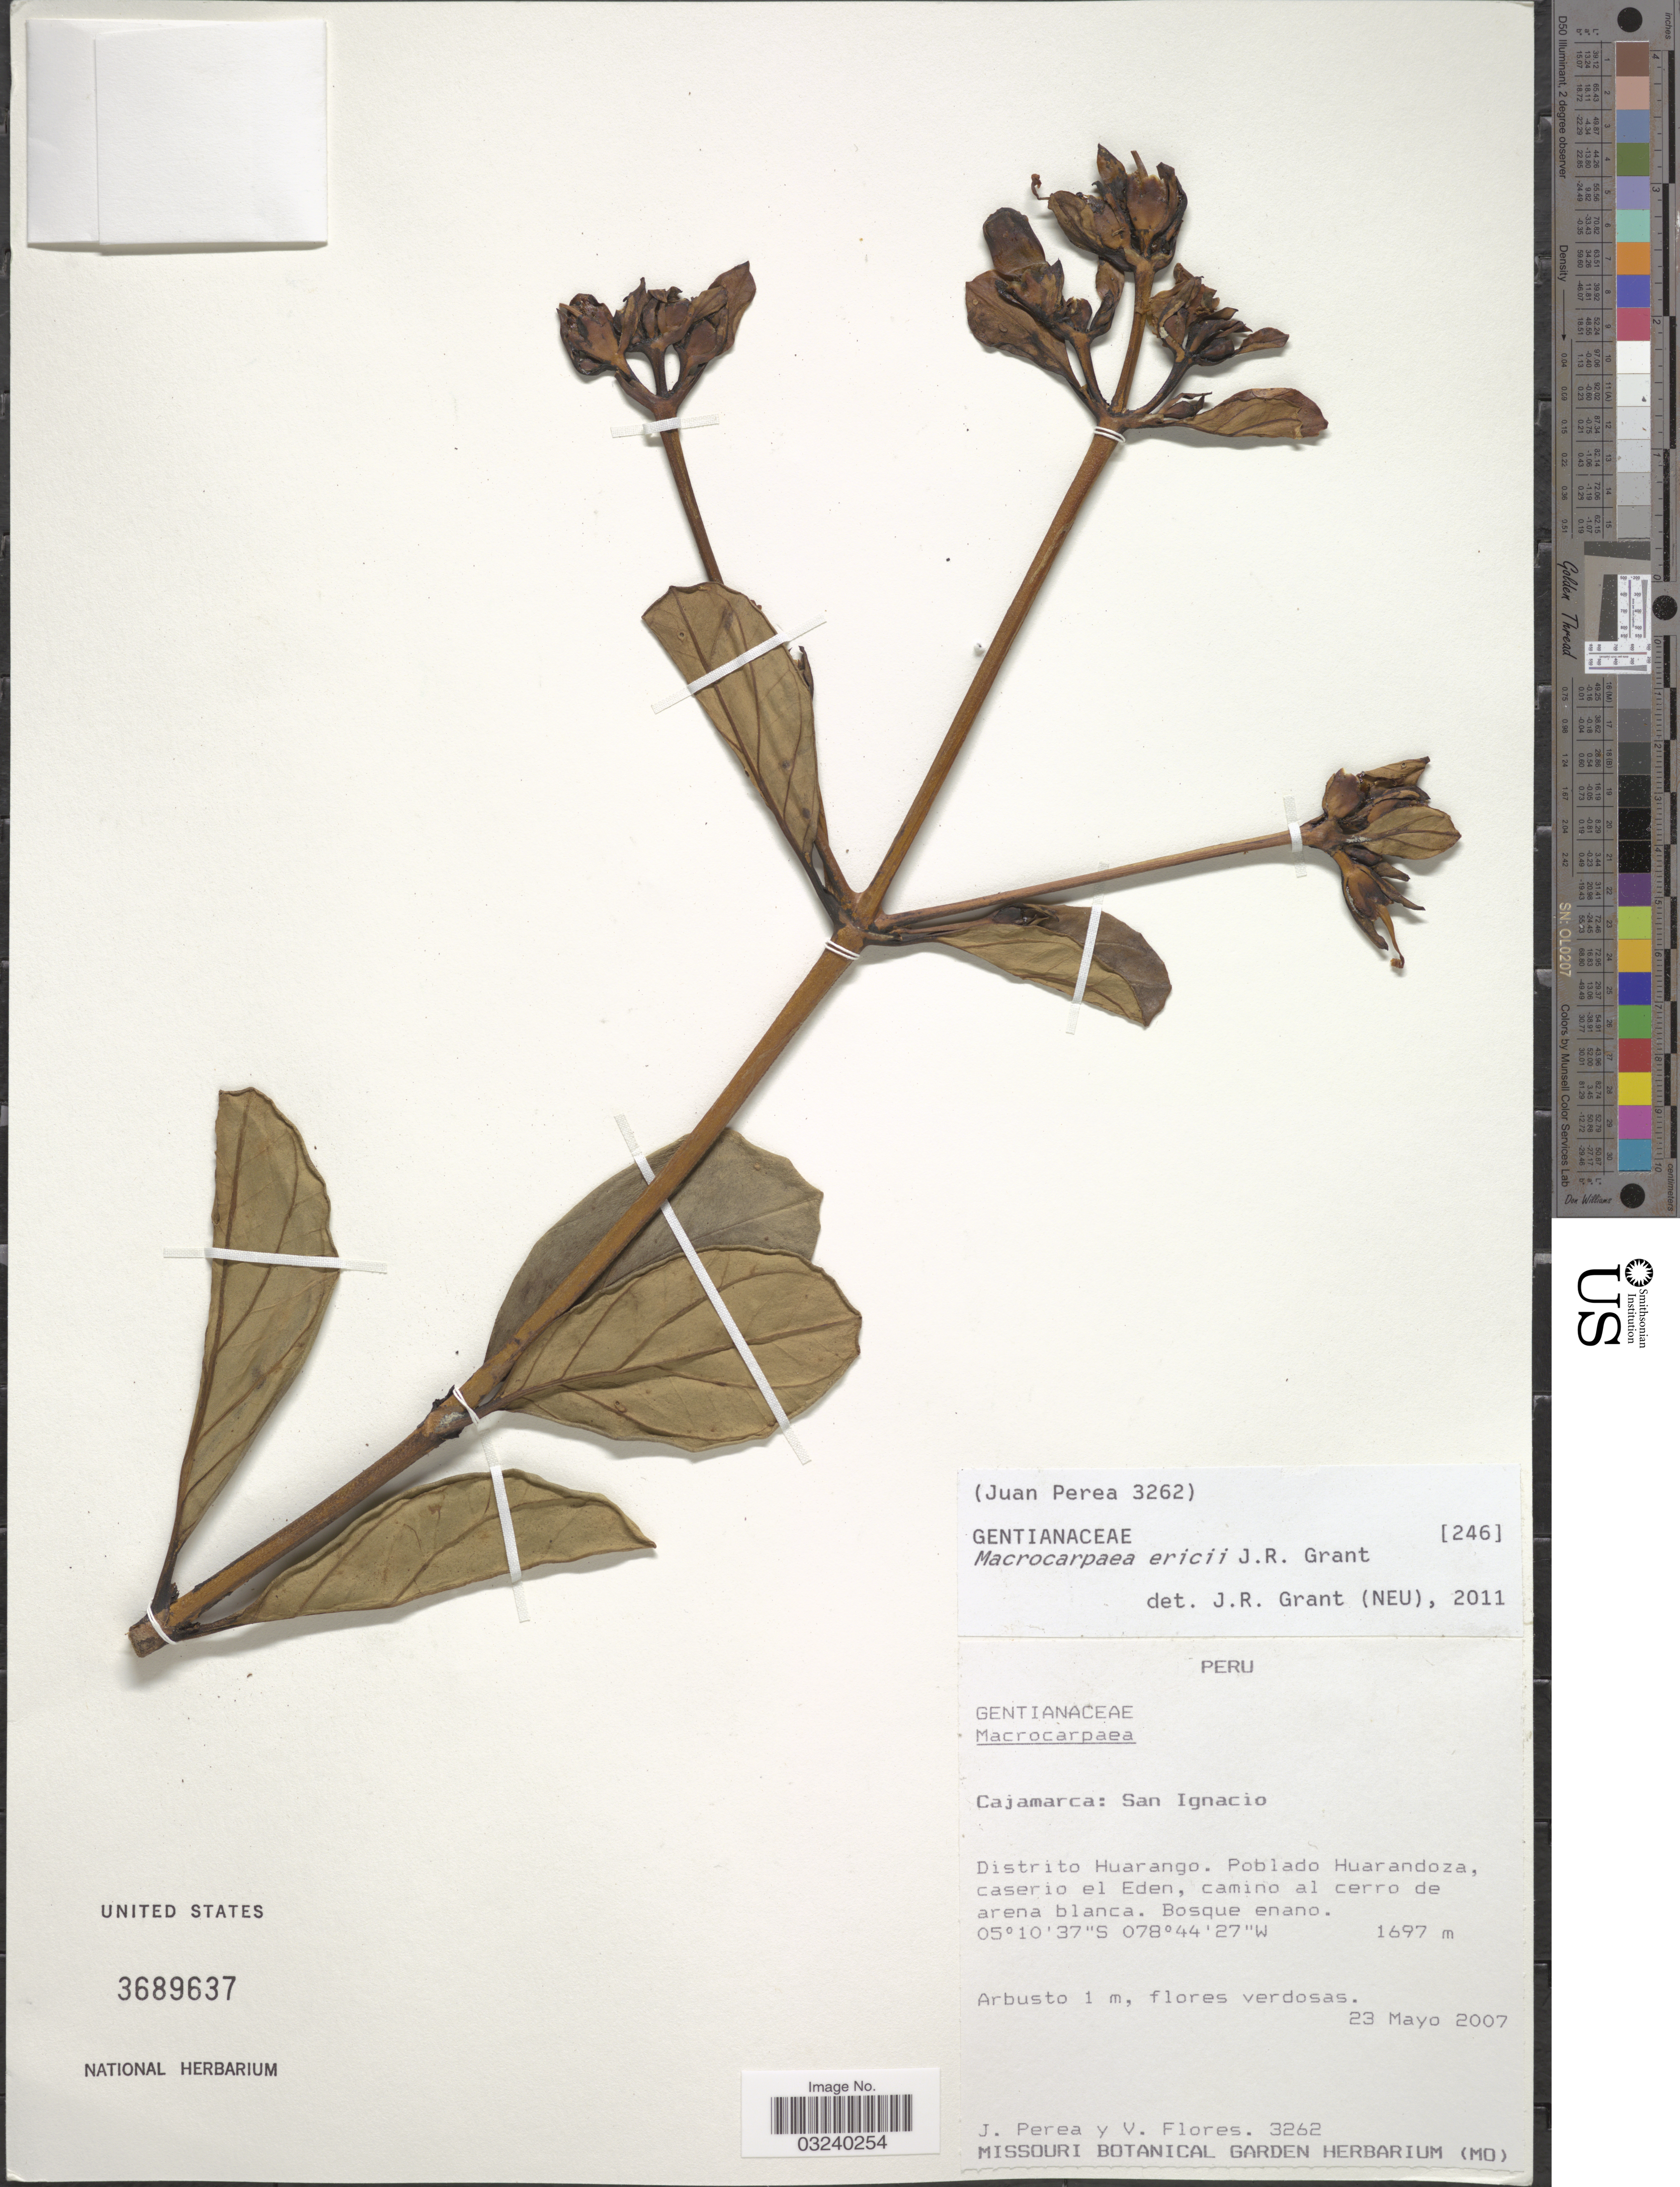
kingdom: Plantae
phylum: Tracheophyta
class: Magnoliopsida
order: Gentianales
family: Gentianaceae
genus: Macrocarpaea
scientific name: Macrocarpaea ericii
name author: J.R. Grant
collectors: J. Perea & V. Flores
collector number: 3262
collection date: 2007-05-23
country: Peru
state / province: Cajamarca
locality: San Ignacio, Distrito Huarango. Poblado Huarandoza, caserio el Eden, camino al cerro de arena blanca.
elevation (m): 1697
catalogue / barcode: US 3689637